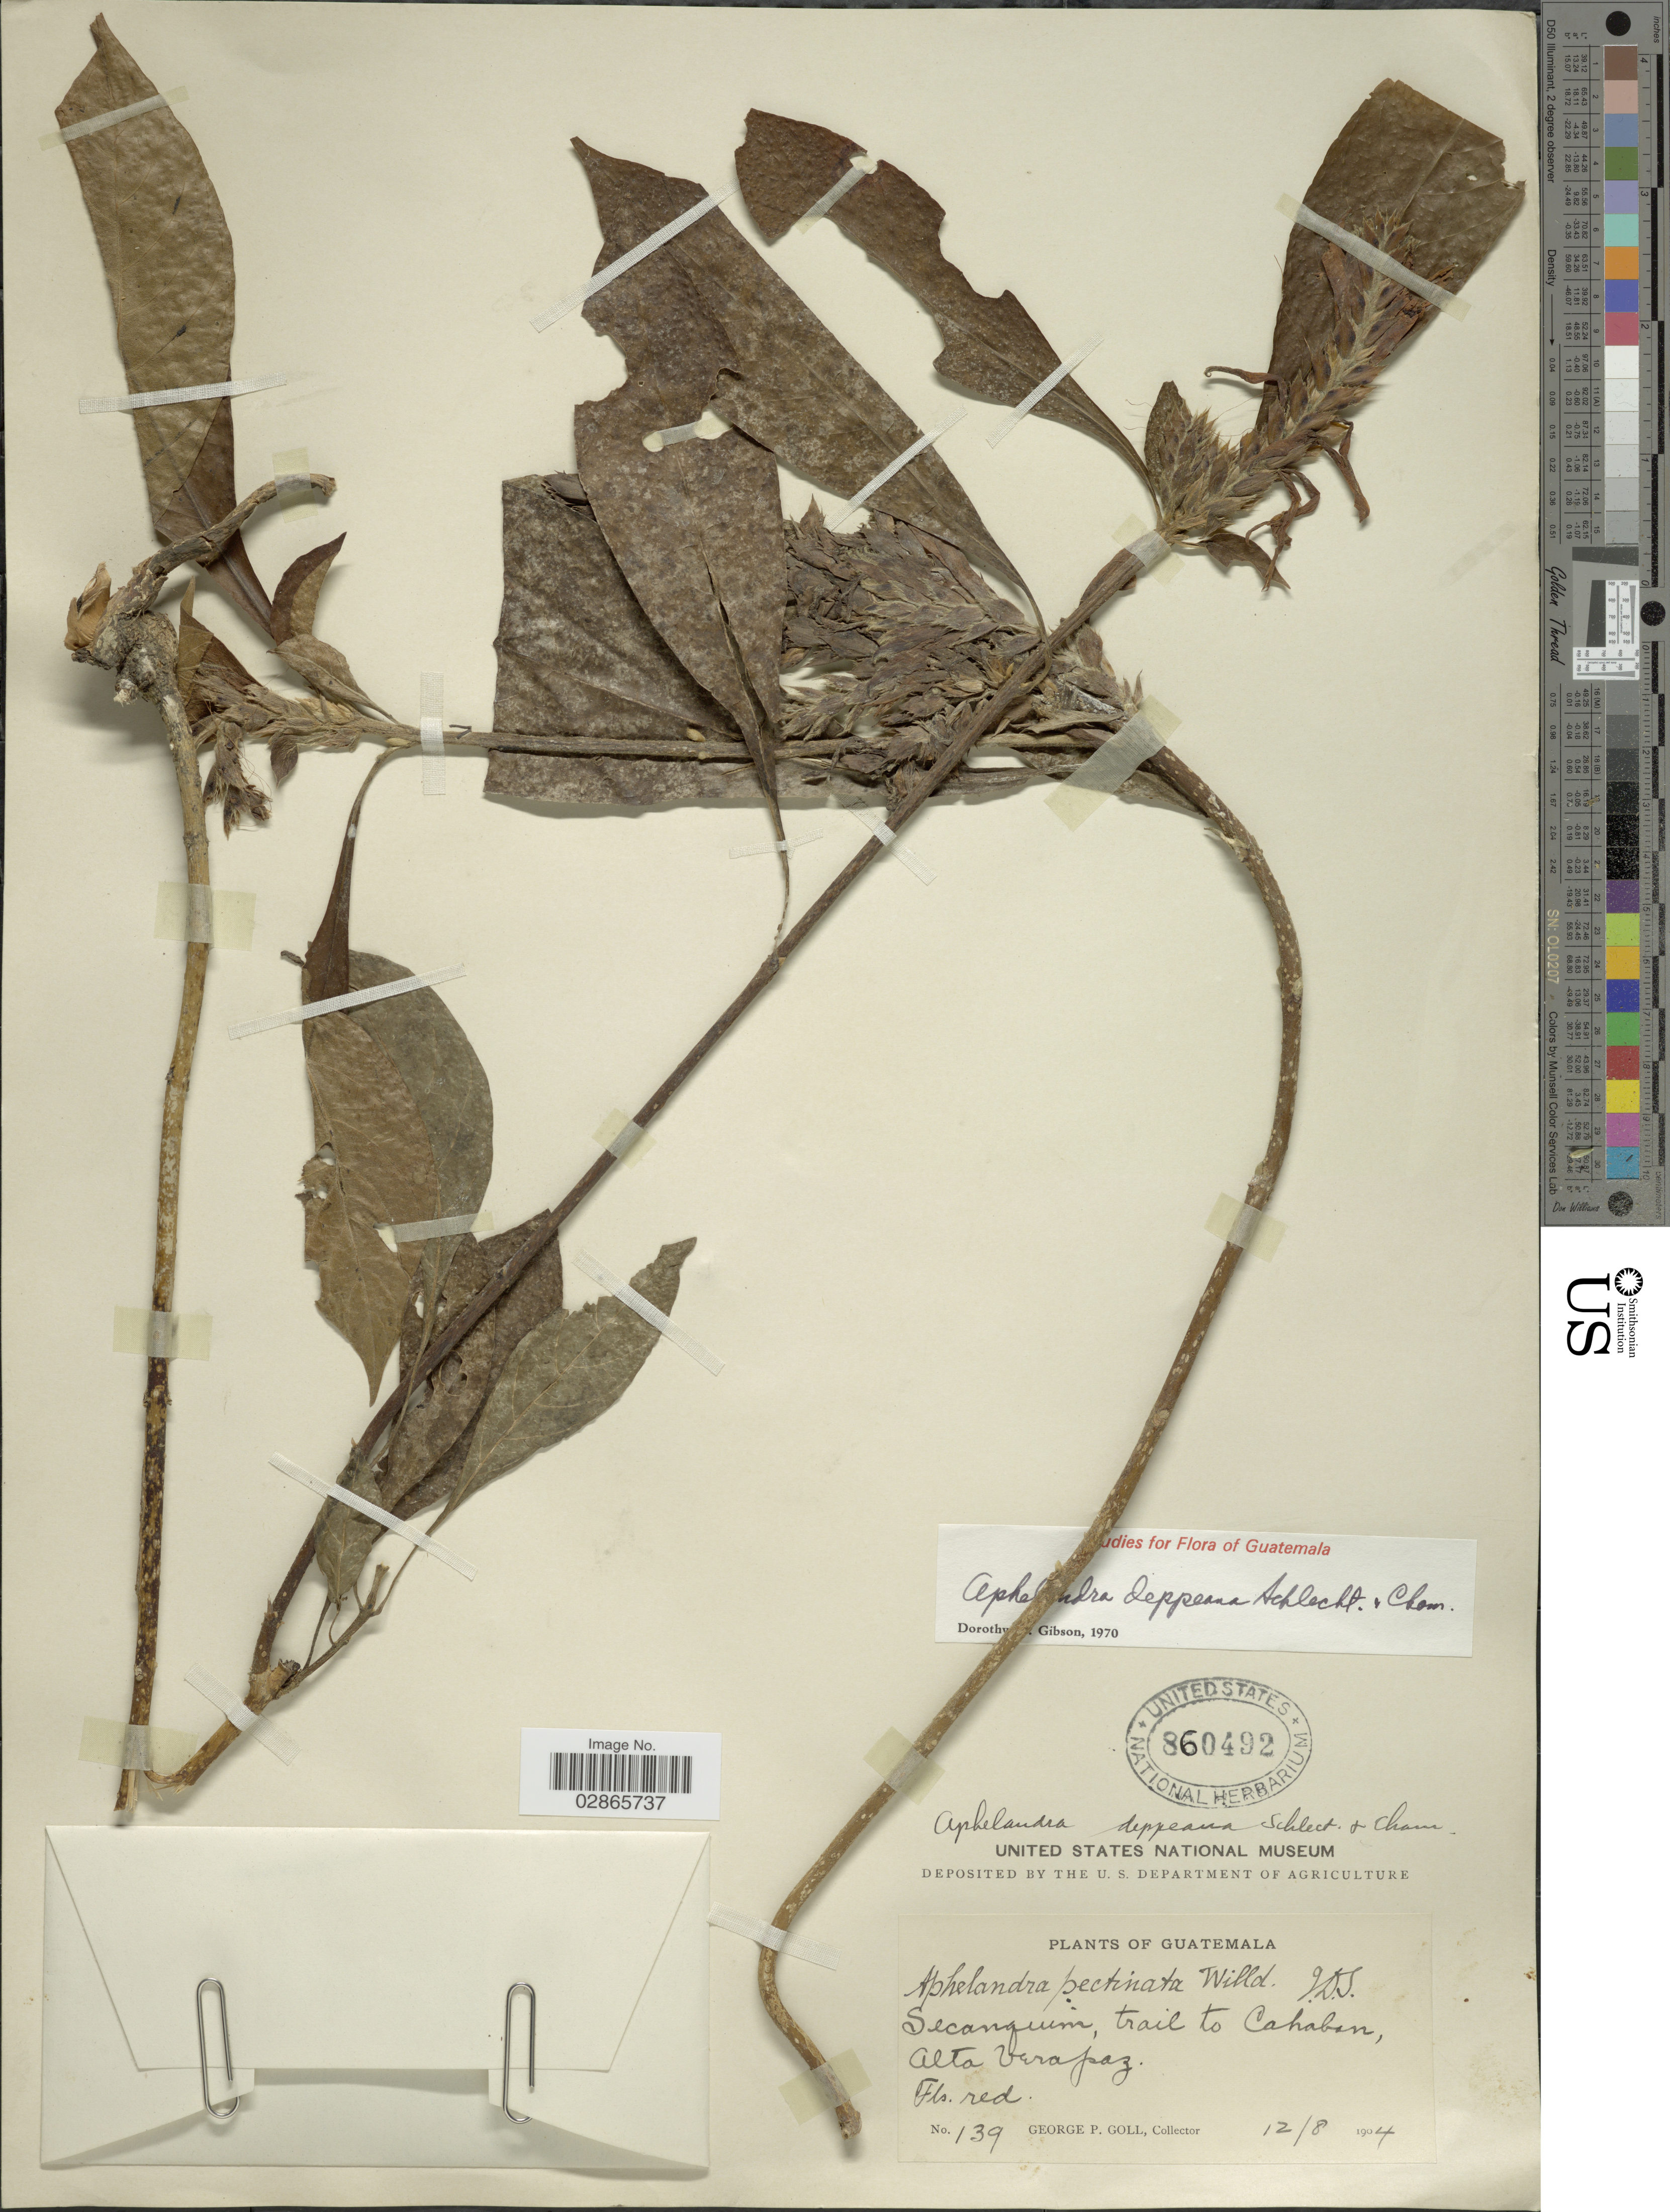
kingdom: Plantae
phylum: Tracheophyta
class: Magnoliopsida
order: Lamiales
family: Acanthaceae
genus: Aphelandra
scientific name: Aphelandra deppeana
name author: Schltdl. & Cham.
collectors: G. P. Goll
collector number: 139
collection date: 1904-08-12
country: Guatemala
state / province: Alta Verapaz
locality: Secanquim, trail to Cahaban.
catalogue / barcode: US 860492